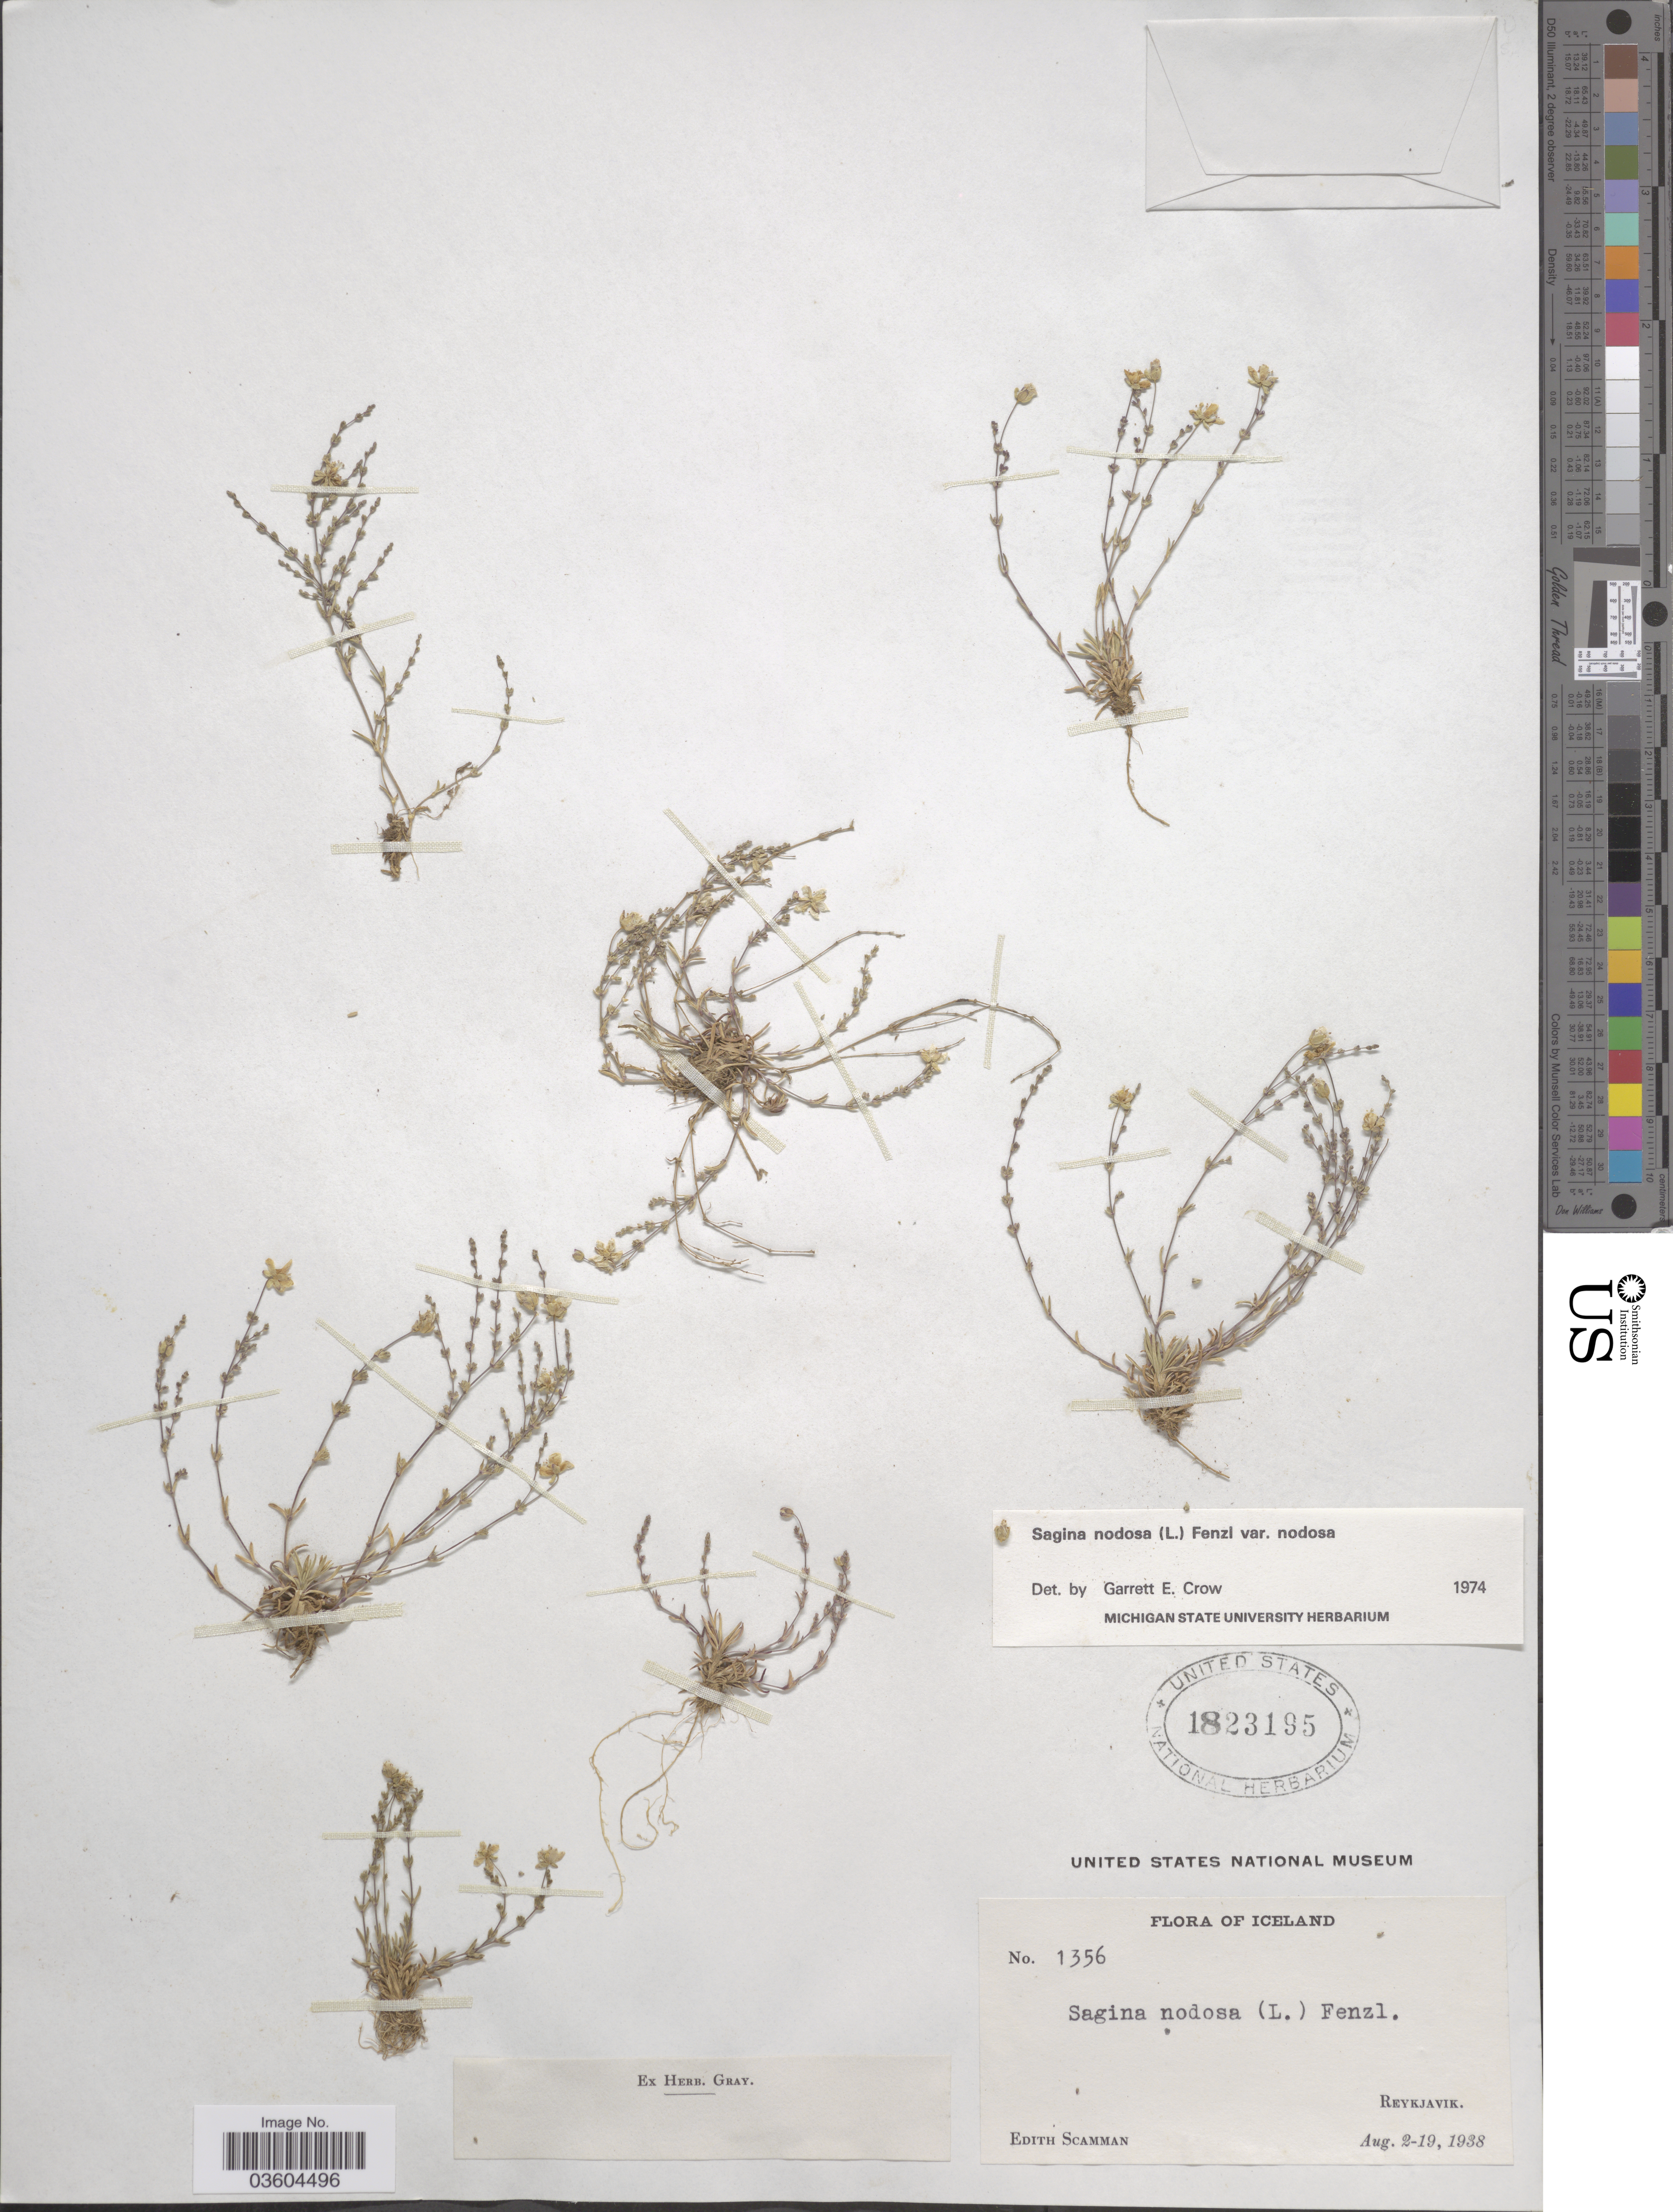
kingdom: Plantae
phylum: Tracheophyta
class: Magnoliopsida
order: Caryophyllales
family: Caryophyllaceae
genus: Sagina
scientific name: Sagina nodosa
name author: (L.) Fenzl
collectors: E. Scamman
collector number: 1356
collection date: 1938-08-02/1938-08-19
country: Iceland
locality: Reykjavik.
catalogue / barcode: US 1823195